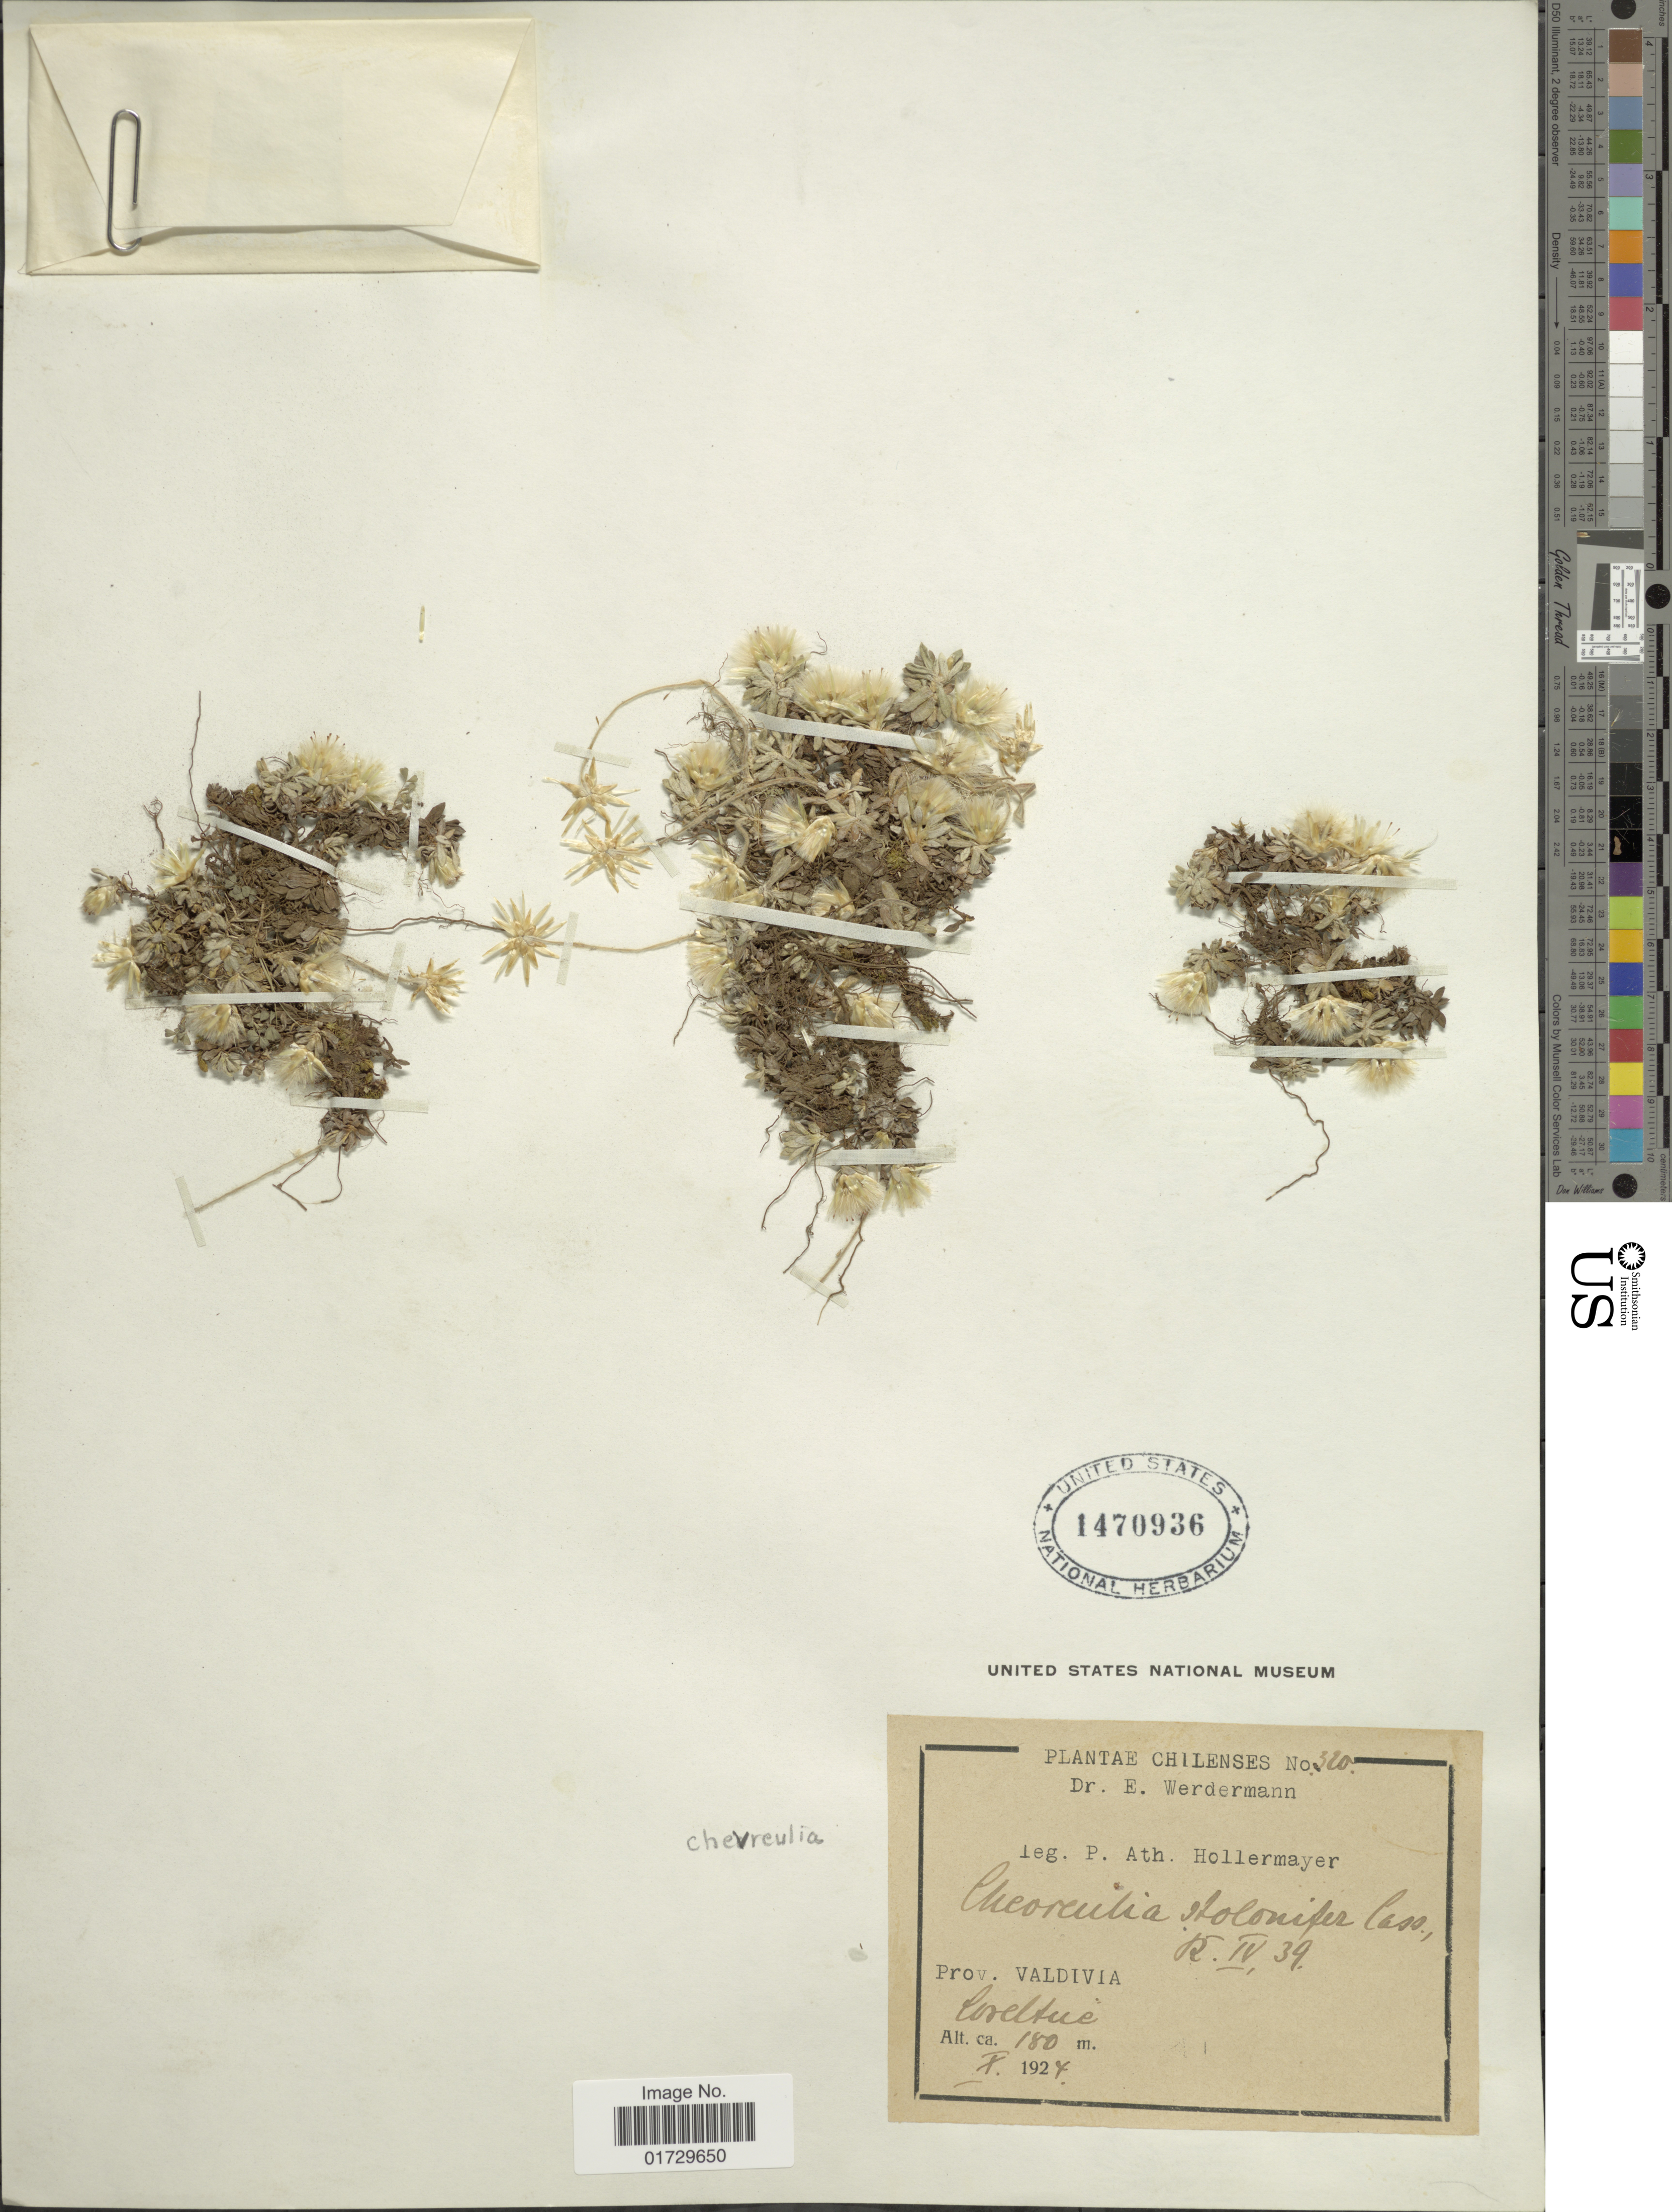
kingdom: Plantae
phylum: Tracheophyta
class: Magnoliopsida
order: Asterales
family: Asteraceae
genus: Chevreulia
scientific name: Chevreulia sarmentosa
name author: (Pers.) S.F. Blake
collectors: E. Werdermann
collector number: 320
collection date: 1927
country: Chile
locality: Prov. Valdivia, Coseltue [interpreted]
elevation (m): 180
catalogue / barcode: US 1470936